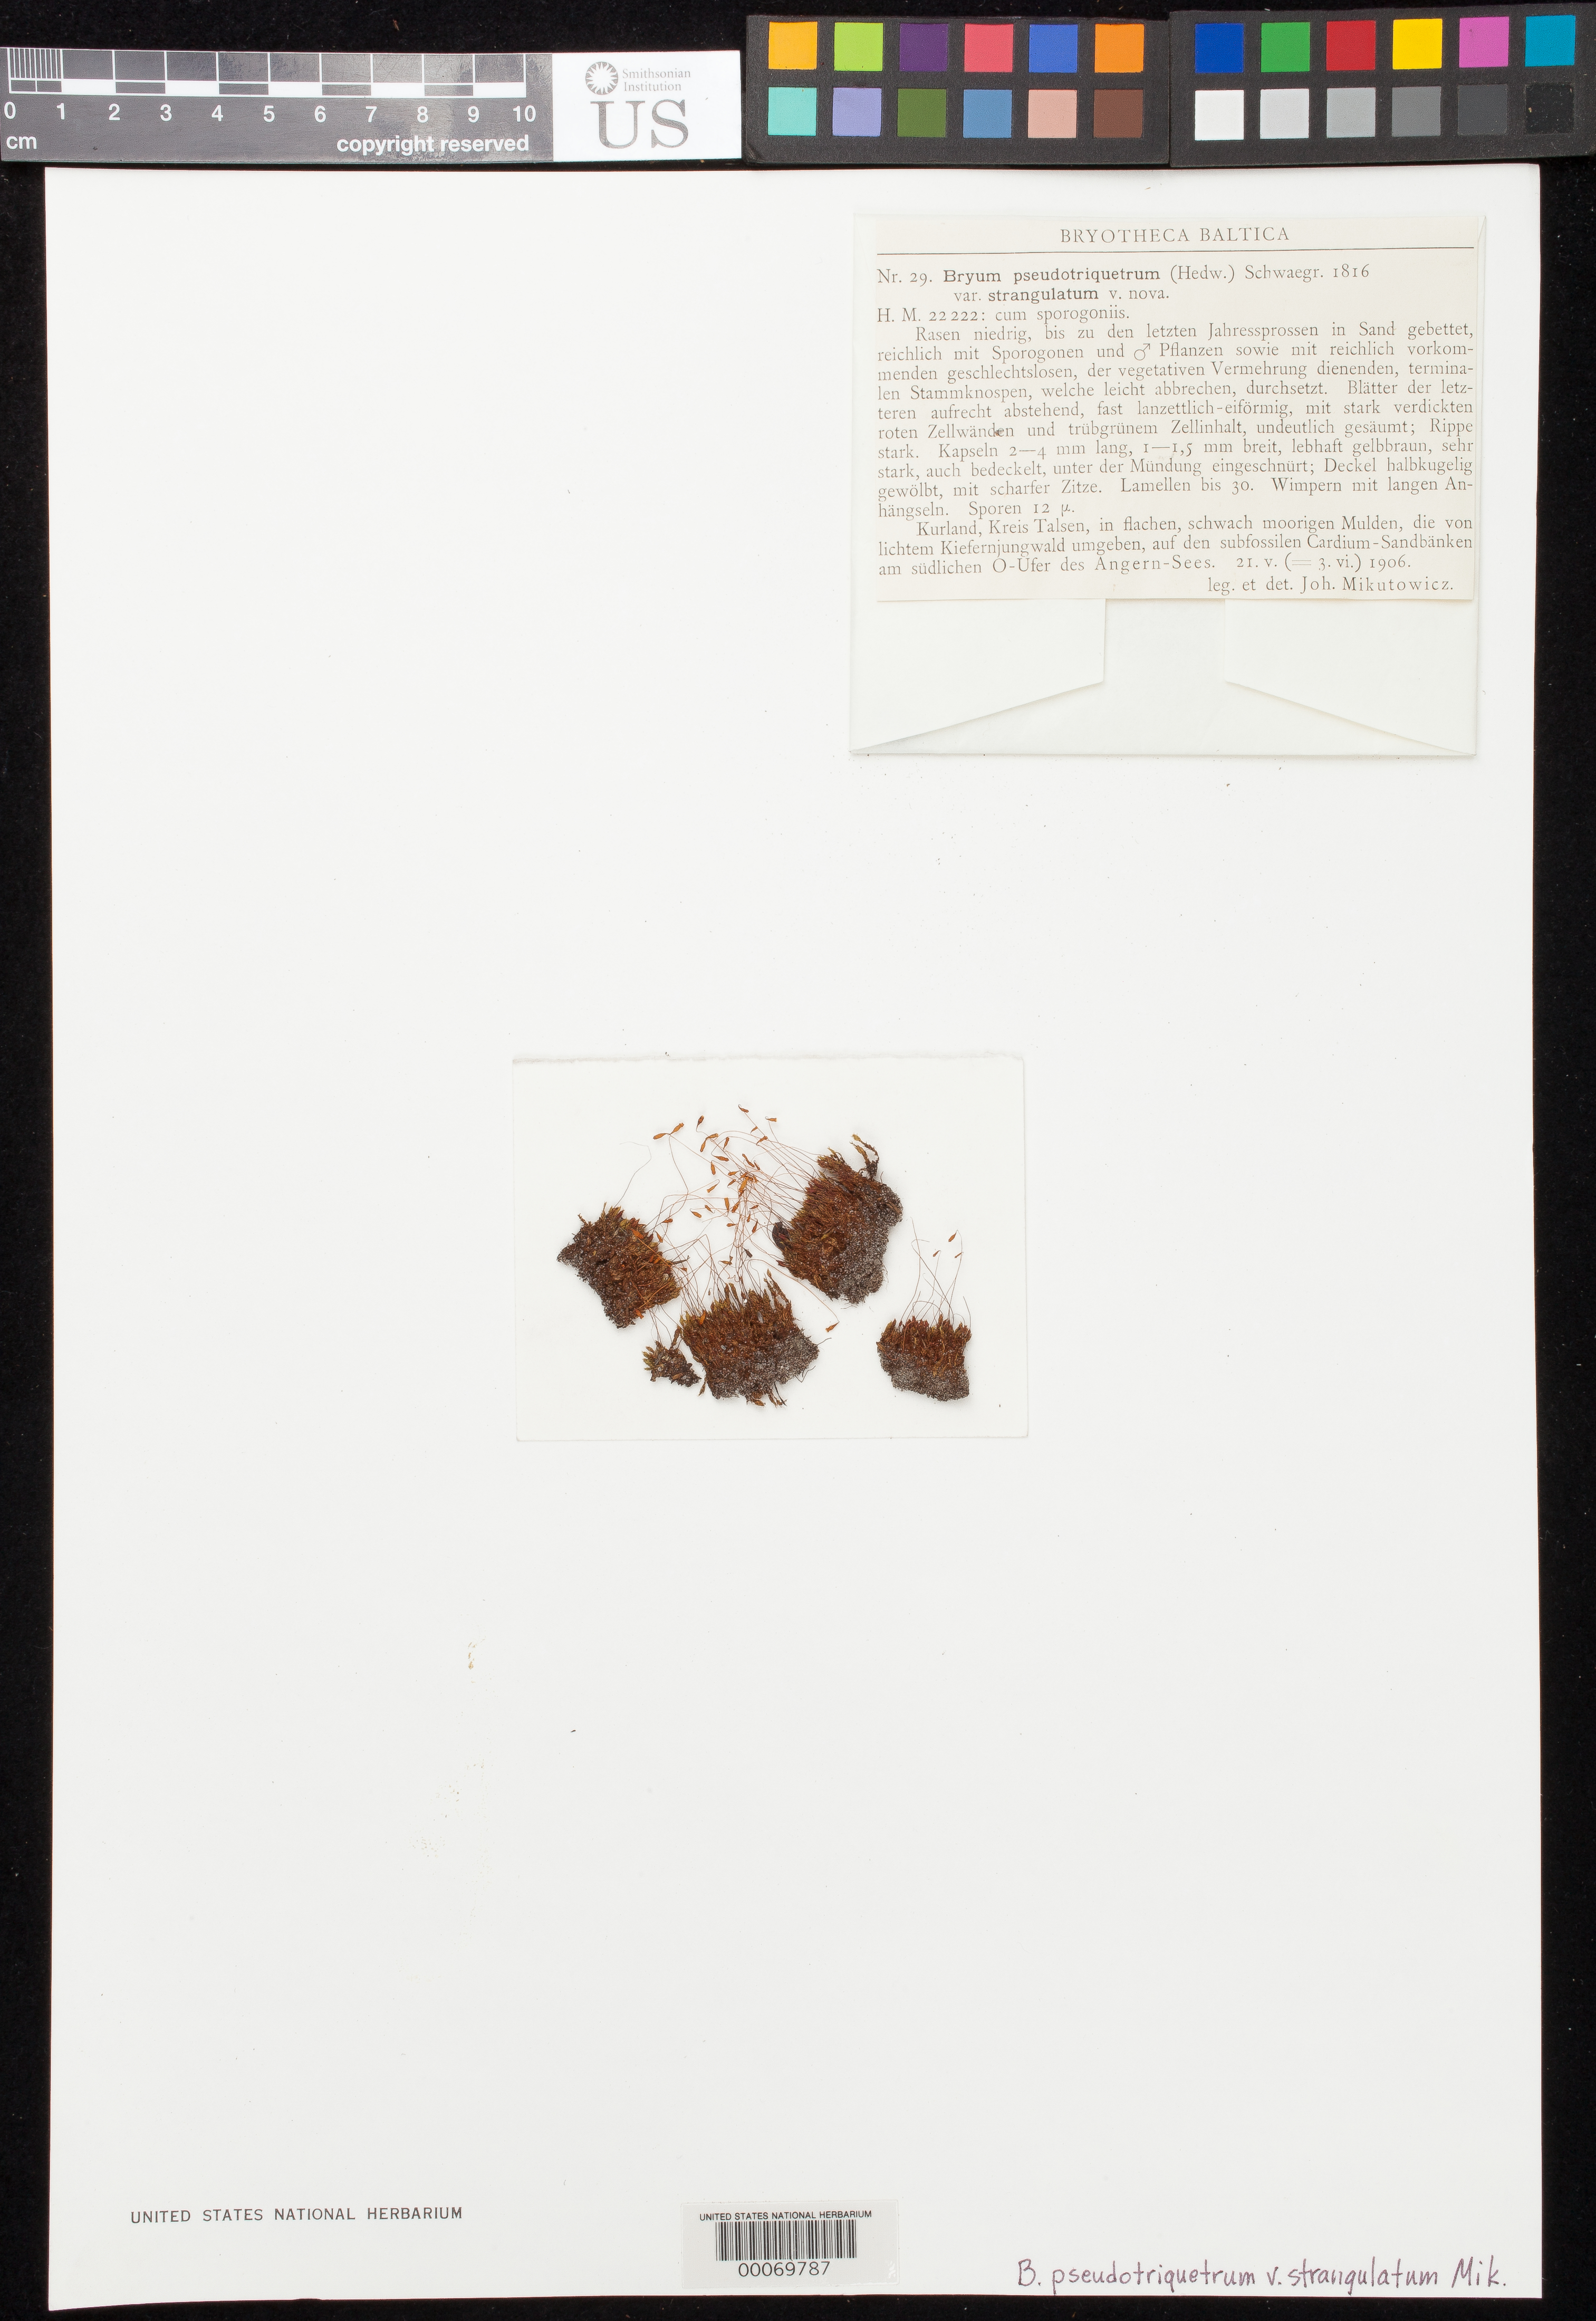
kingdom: Plantae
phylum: Bryophyta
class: Bryopsida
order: Bryales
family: Bryaceae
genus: Bryum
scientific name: Bryum pseudotriquetrum var. strangulatum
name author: Mikut.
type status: Isotype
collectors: J. Mikutowicz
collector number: Bryoth. Balt. 29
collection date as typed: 21 May 1906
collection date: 1906-05-21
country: Latvia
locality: Area of Talsi, E shore of Angern-Sees.